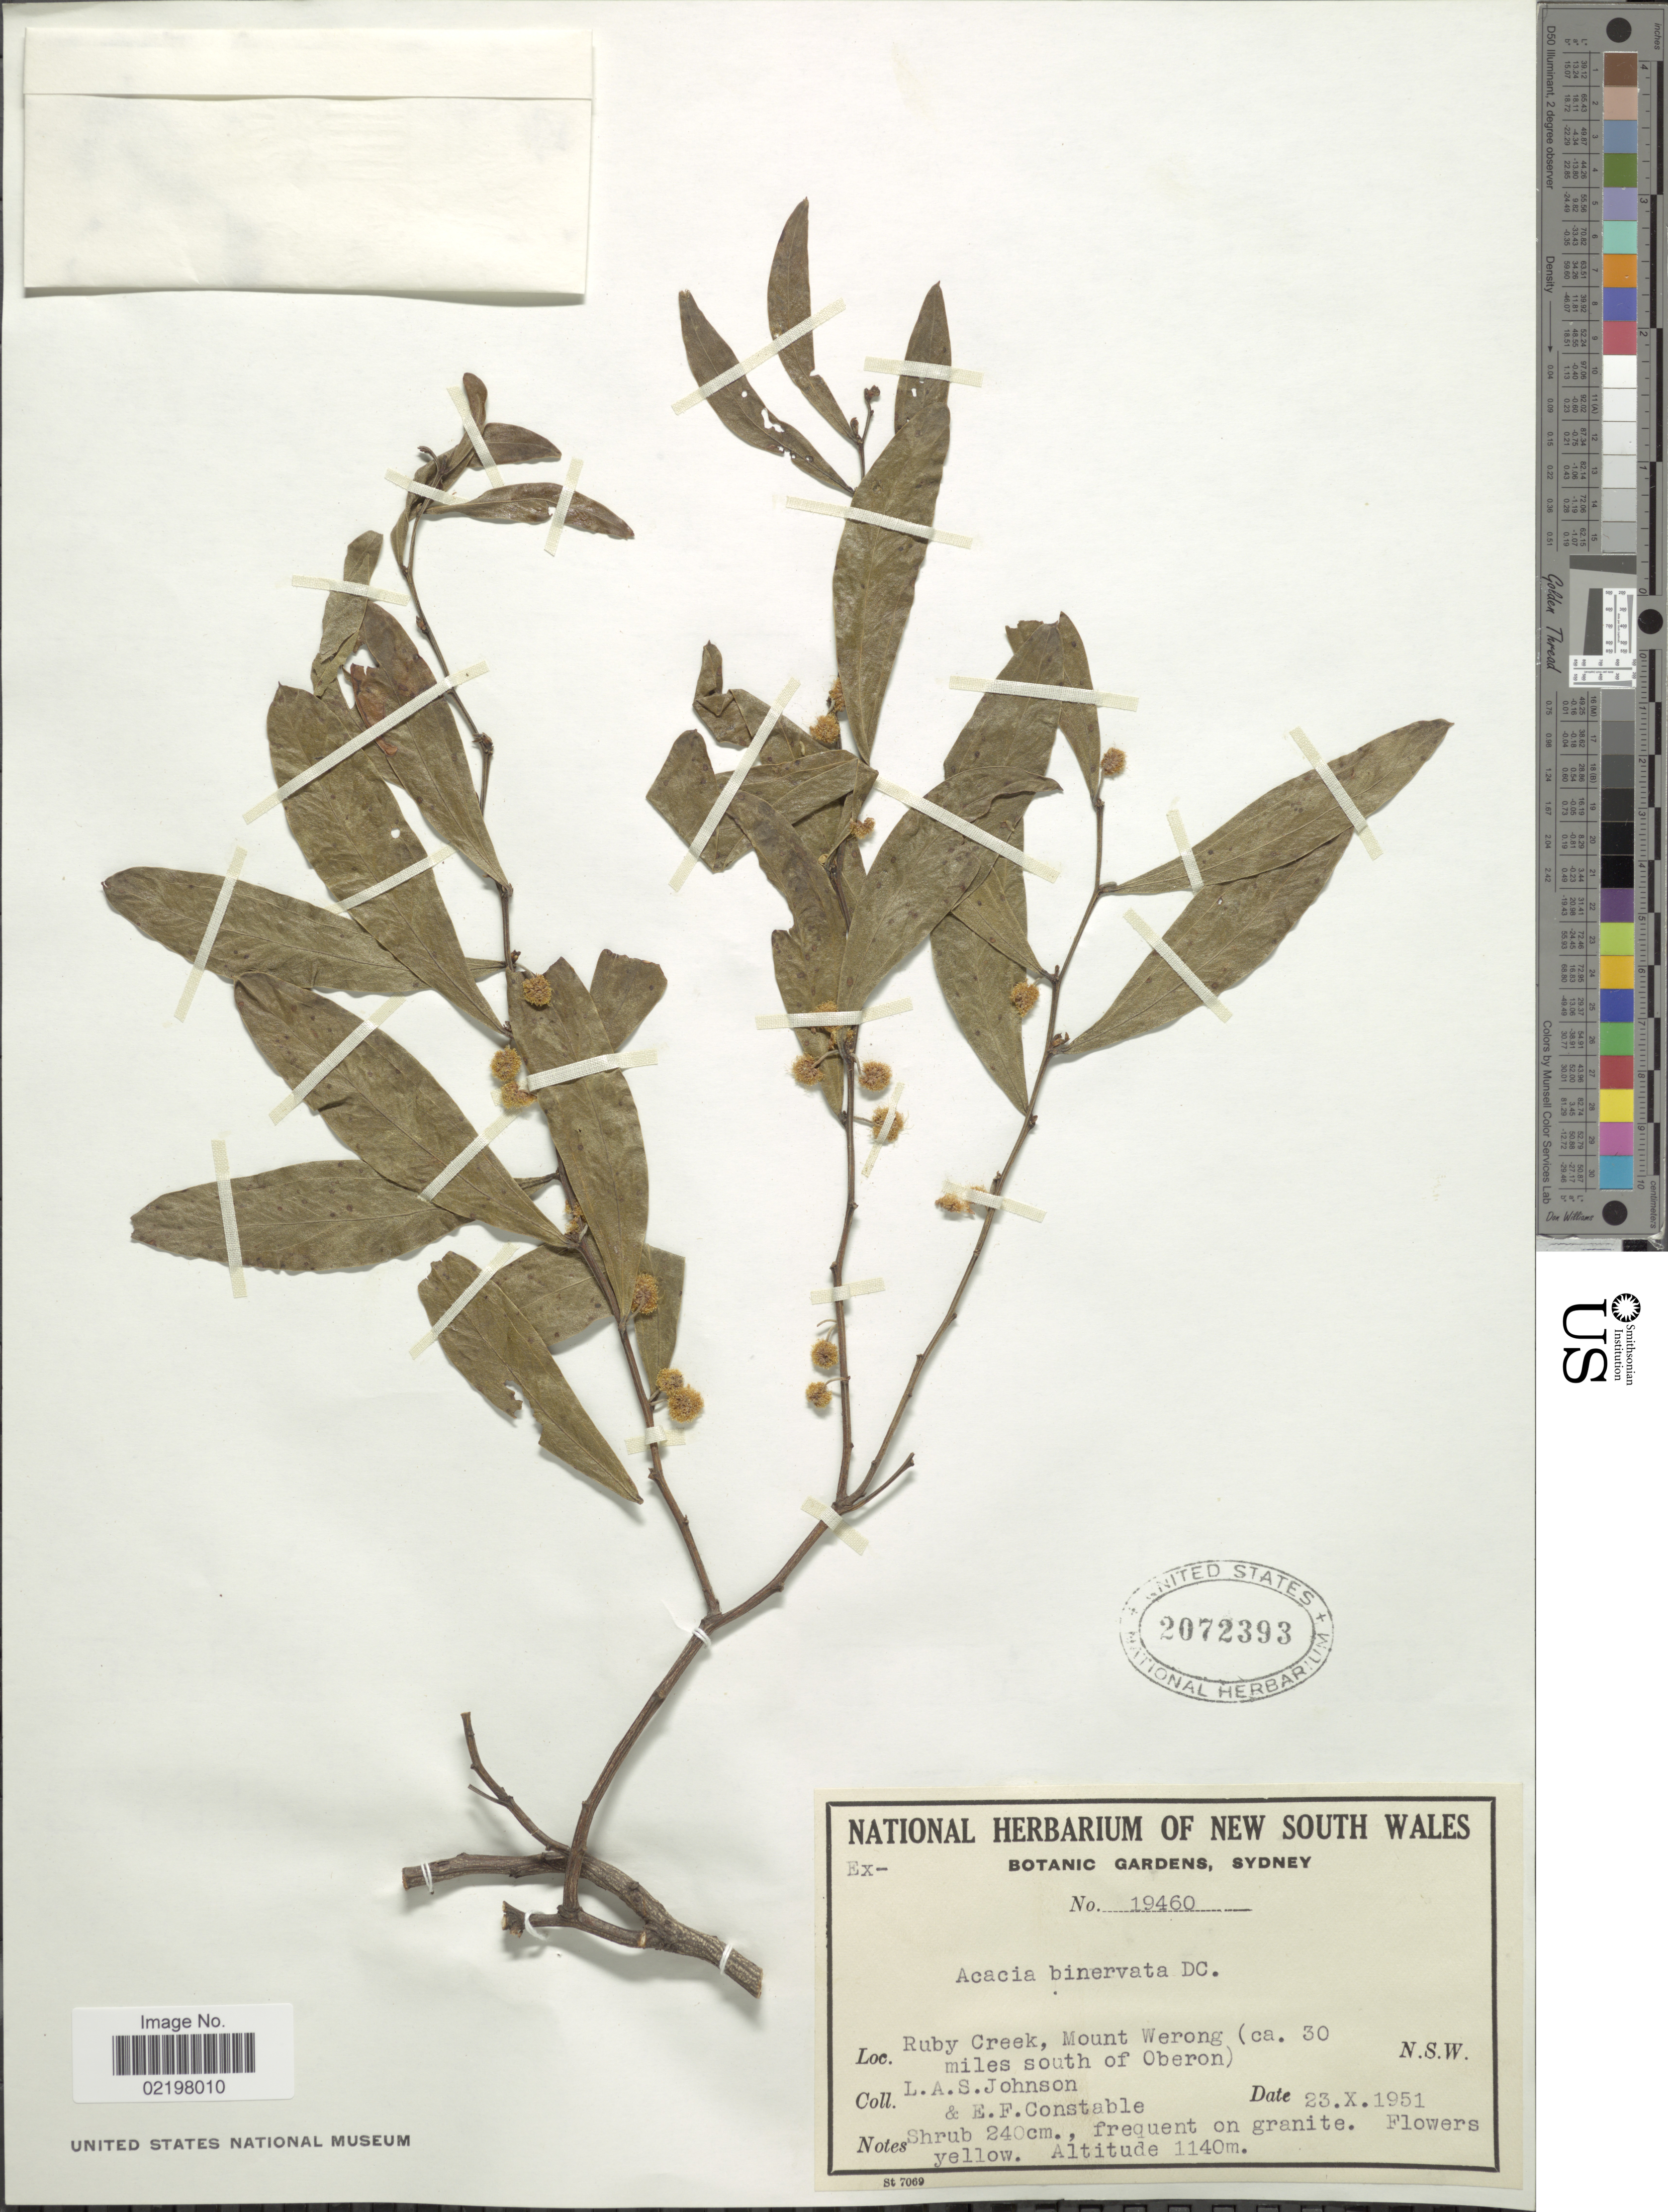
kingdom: Plantae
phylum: Tracheophyta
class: Magnoliopsida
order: Fabales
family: Fabaceae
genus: Acacia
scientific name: Acacia binervata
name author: DC.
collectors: L. Johnson & E. F. Constable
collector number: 19460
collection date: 1951-10-23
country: Australia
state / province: New South Wales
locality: Ruby Creek, Mount Werong (30 miles south of Oberon)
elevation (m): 1140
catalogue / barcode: US 2072393